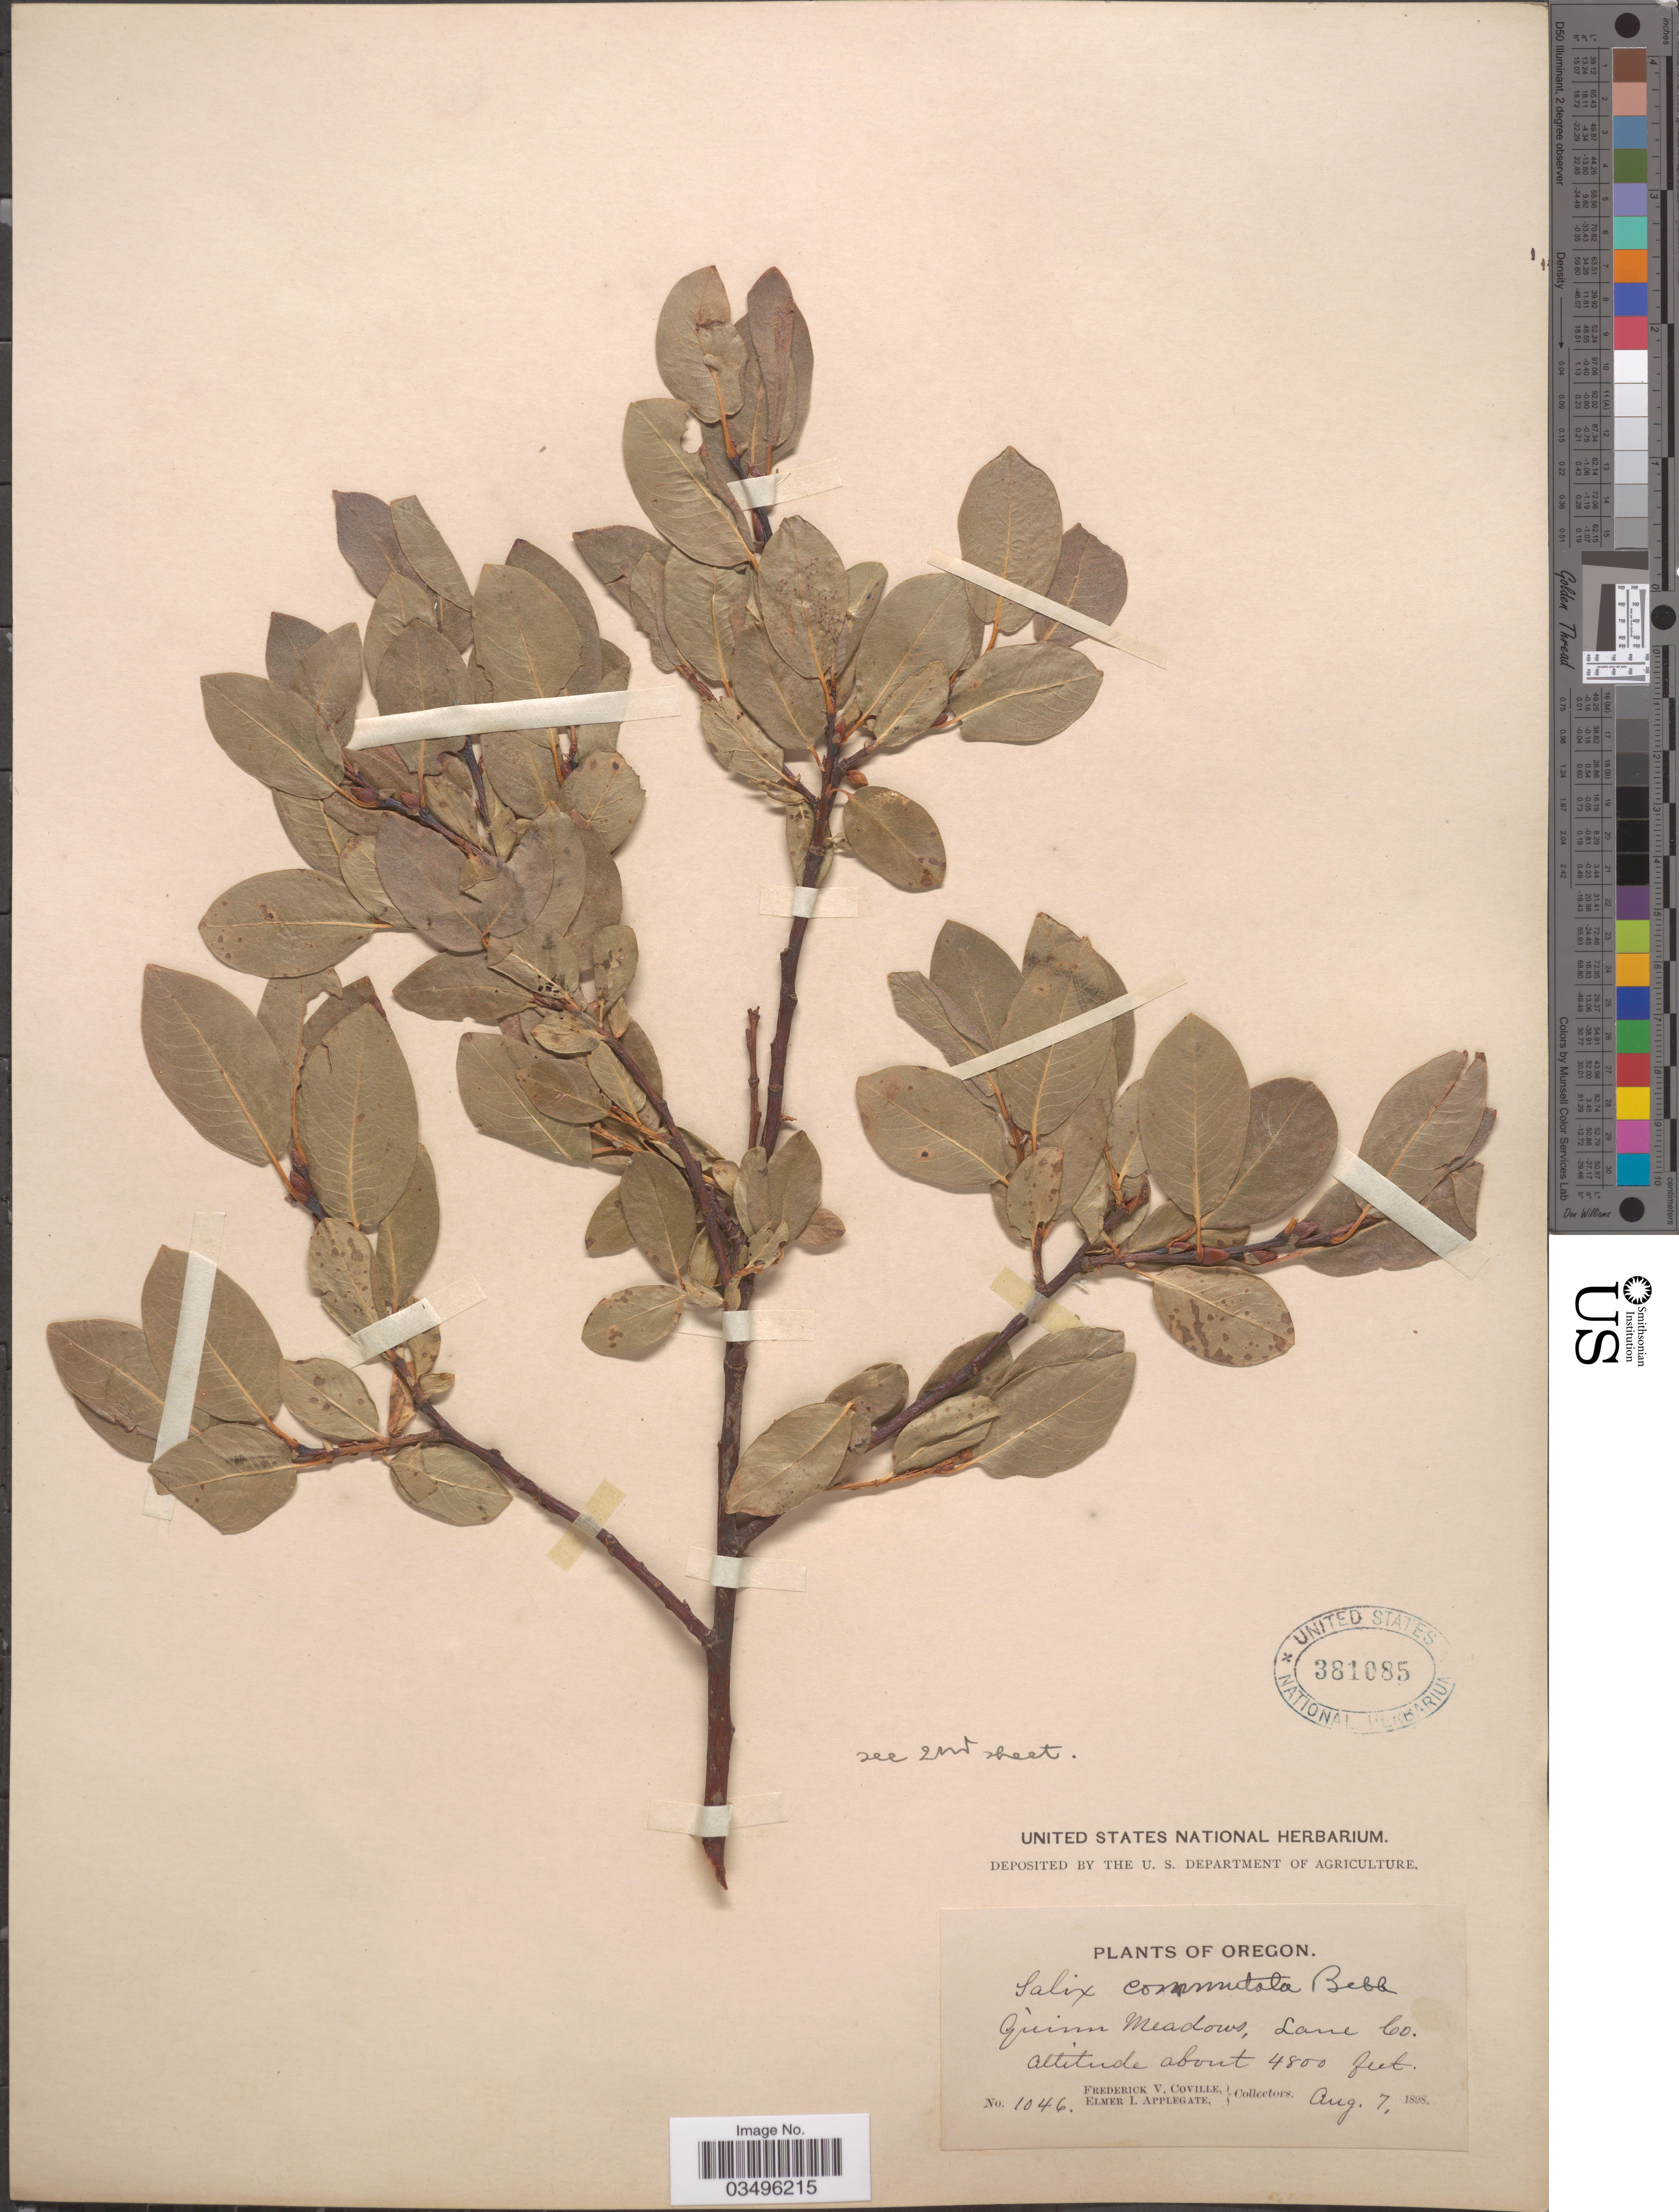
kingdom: Plantae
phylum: Tracheophyta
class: Magnoliopsida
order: Malpighiales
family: Salicaceae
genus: Salix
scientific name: Salix commutata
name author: Bebb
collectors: F. V. Coville & E. I. Applegate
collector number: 1046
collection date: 1898-08-07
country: United States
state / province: Oregon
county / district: Lane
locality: Quinn Meadows, Lane Co.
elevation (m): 1463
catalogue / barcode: US 381085